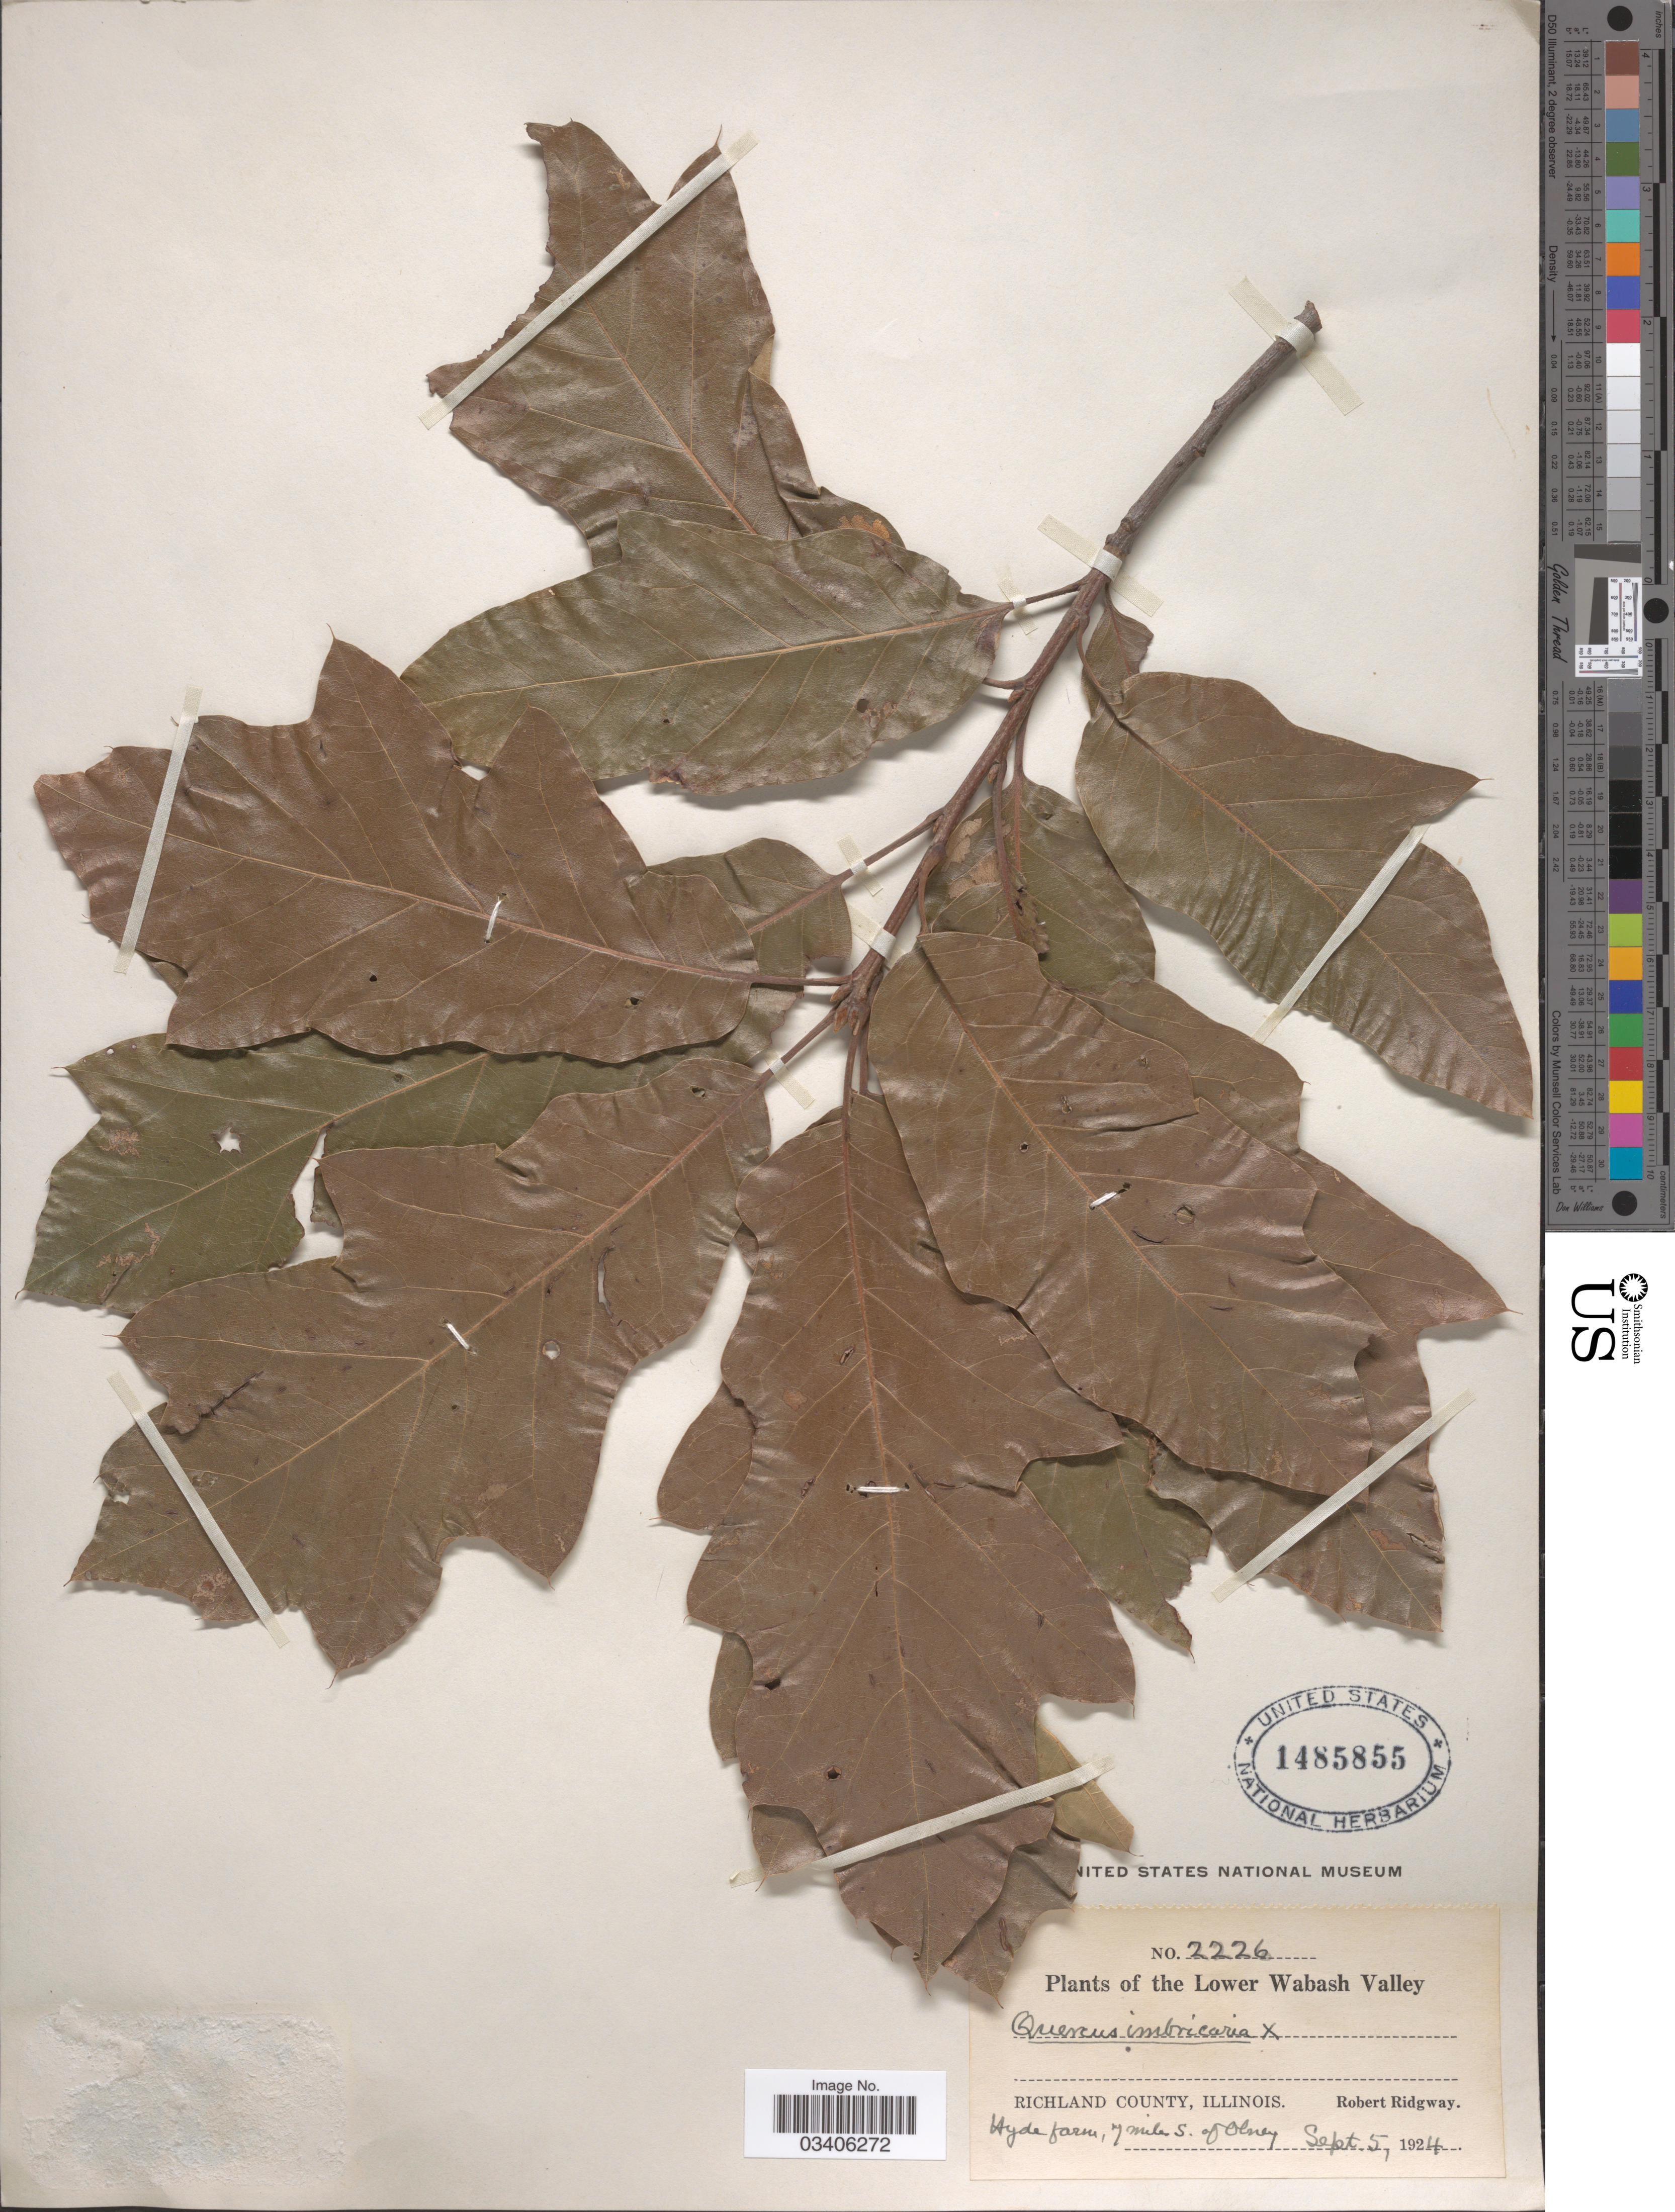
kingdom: Plantae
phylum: Tracheophyta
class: Magnoliopsida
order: Fagales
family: Fagaceae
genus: Quercus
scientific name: Quercus x leana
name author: Nutt.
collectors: R. Ridgway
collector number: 2226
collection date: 1924-09-05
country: United States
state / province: Illinois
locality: The Lower Wabash Valley, Richland County. Hyde farm, 19 miles S. of Olney.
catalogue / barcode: US 1485855